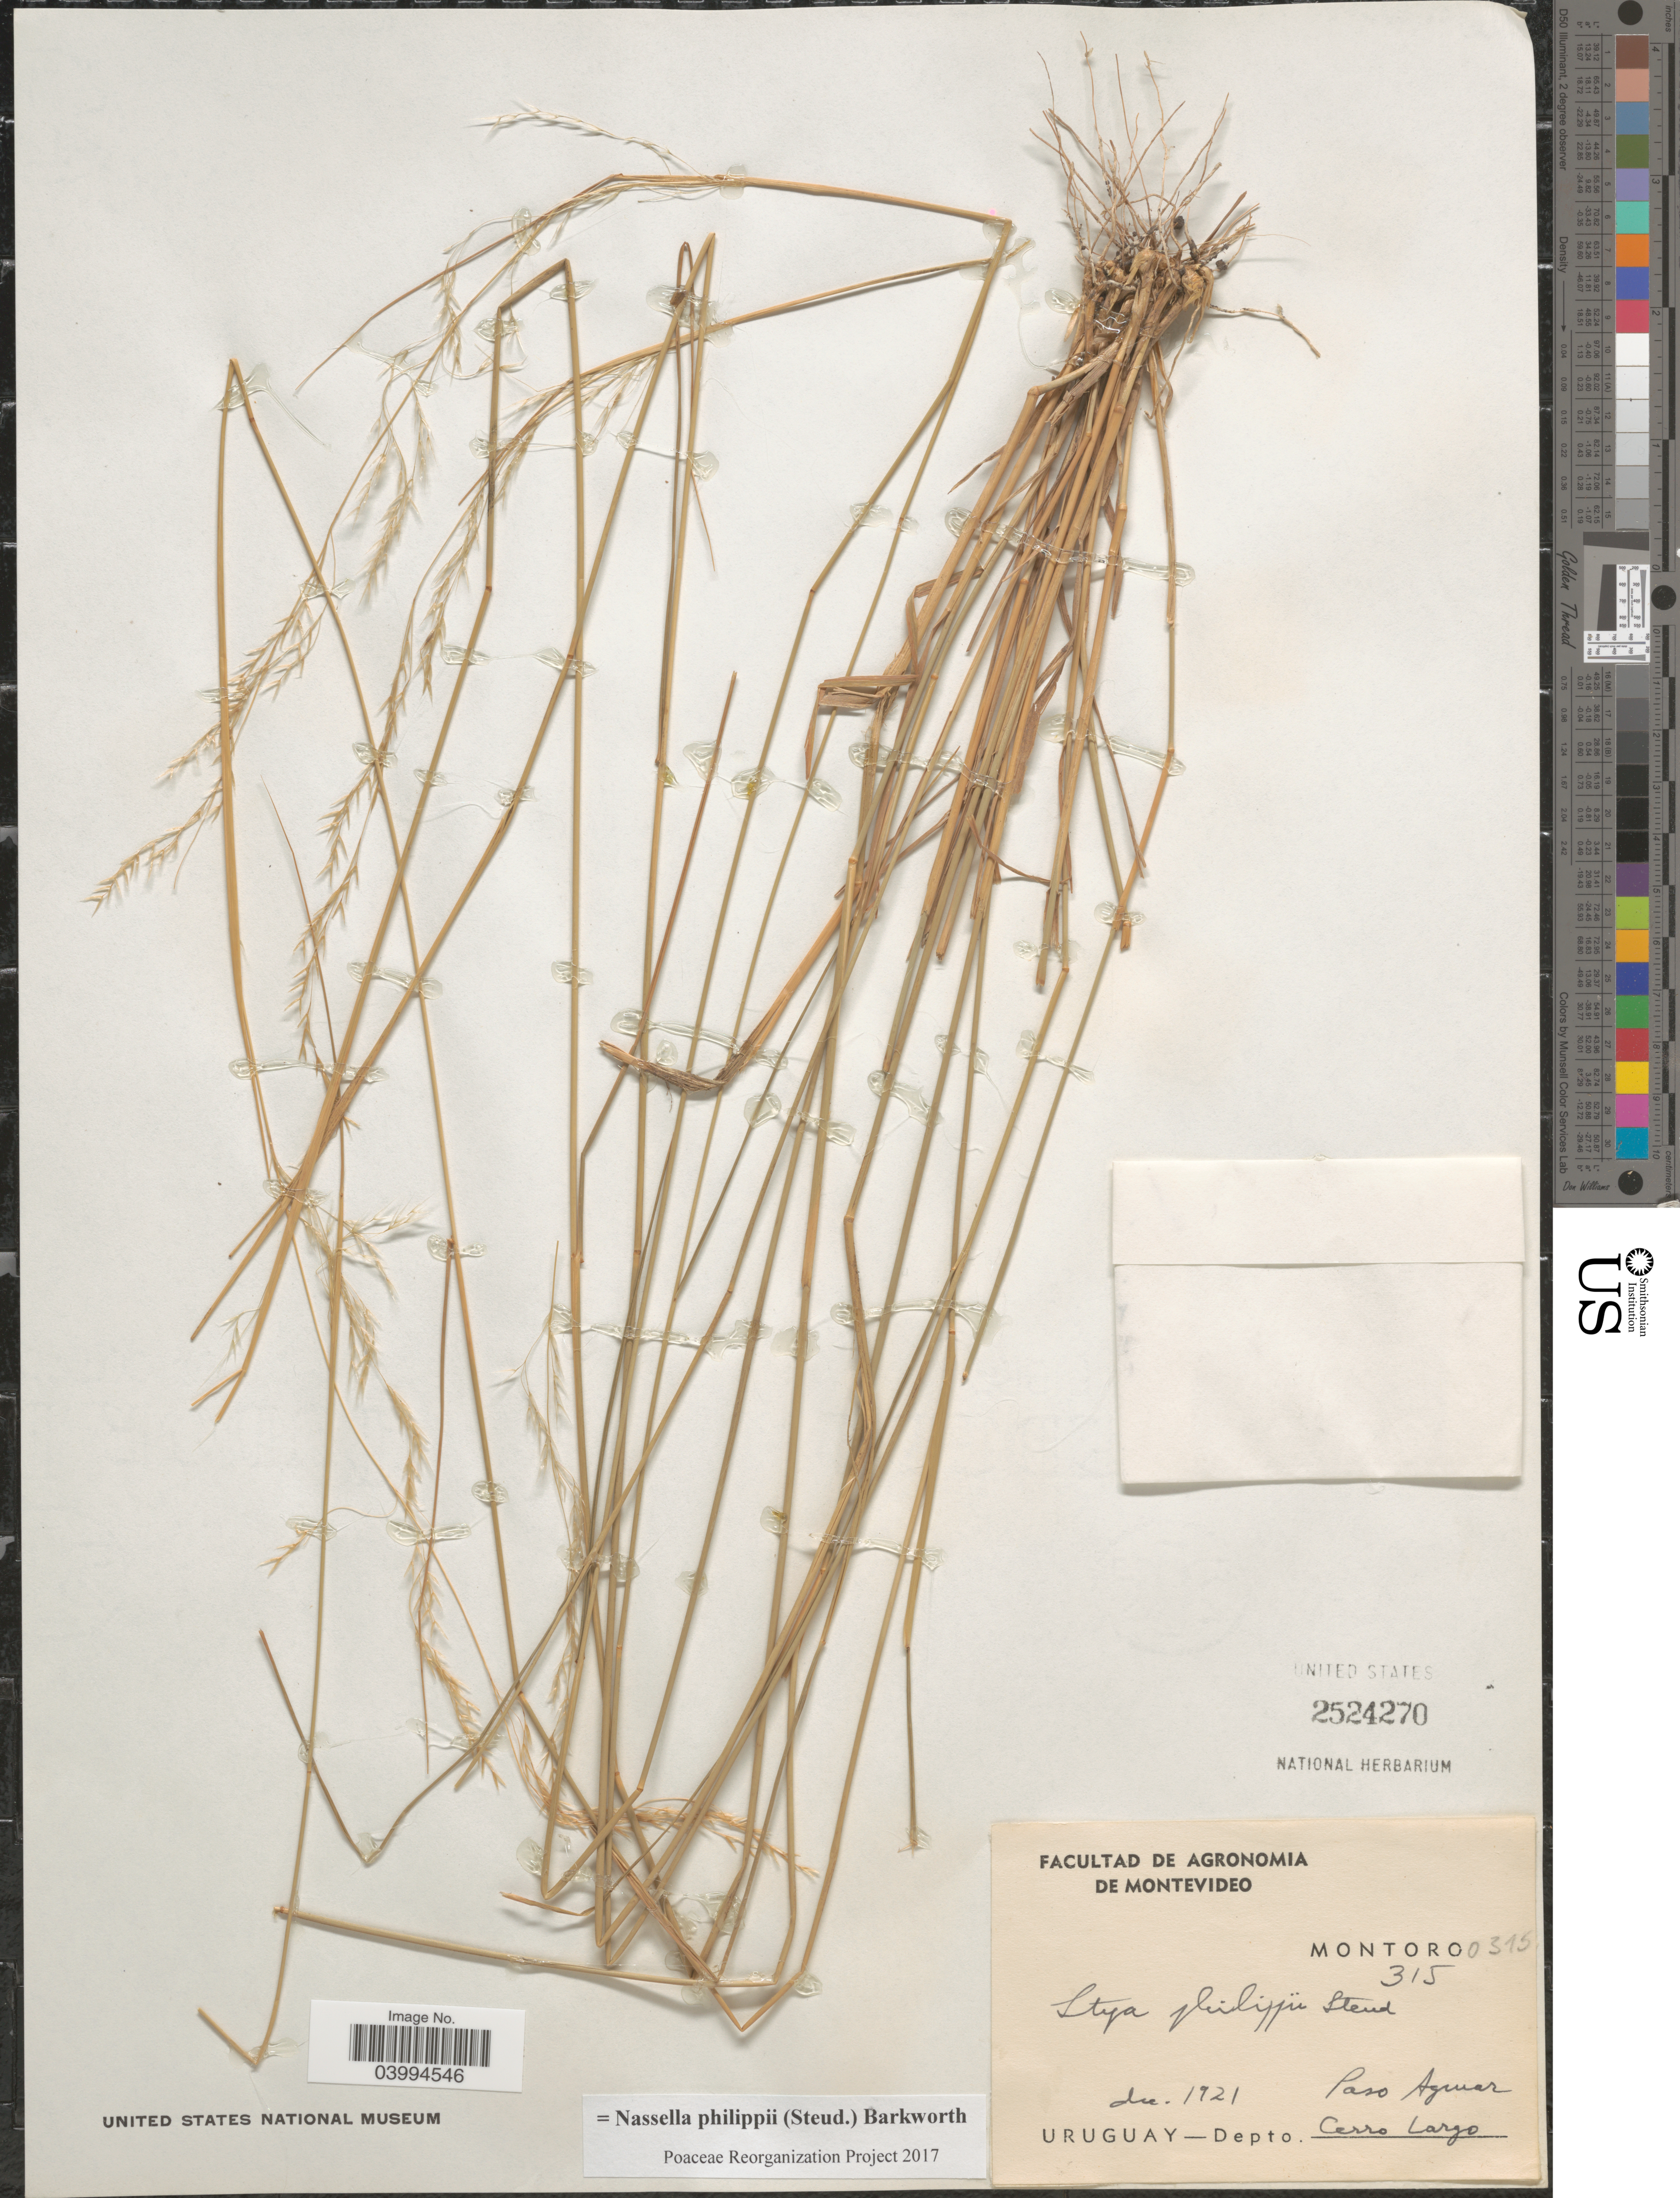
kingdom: Plantae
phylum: Tracheophyta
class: Liliopsida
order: Poales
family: Poaceae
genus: Nassella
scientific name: Nassella philippii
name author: (Steud.) Barkworth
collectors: Montoro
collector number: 0315/315?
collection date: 1921-12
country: Uruguay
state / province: Cerro Largo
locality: Paso Aguiar. Depto. Cerro Largo.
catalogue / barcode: US 2524270